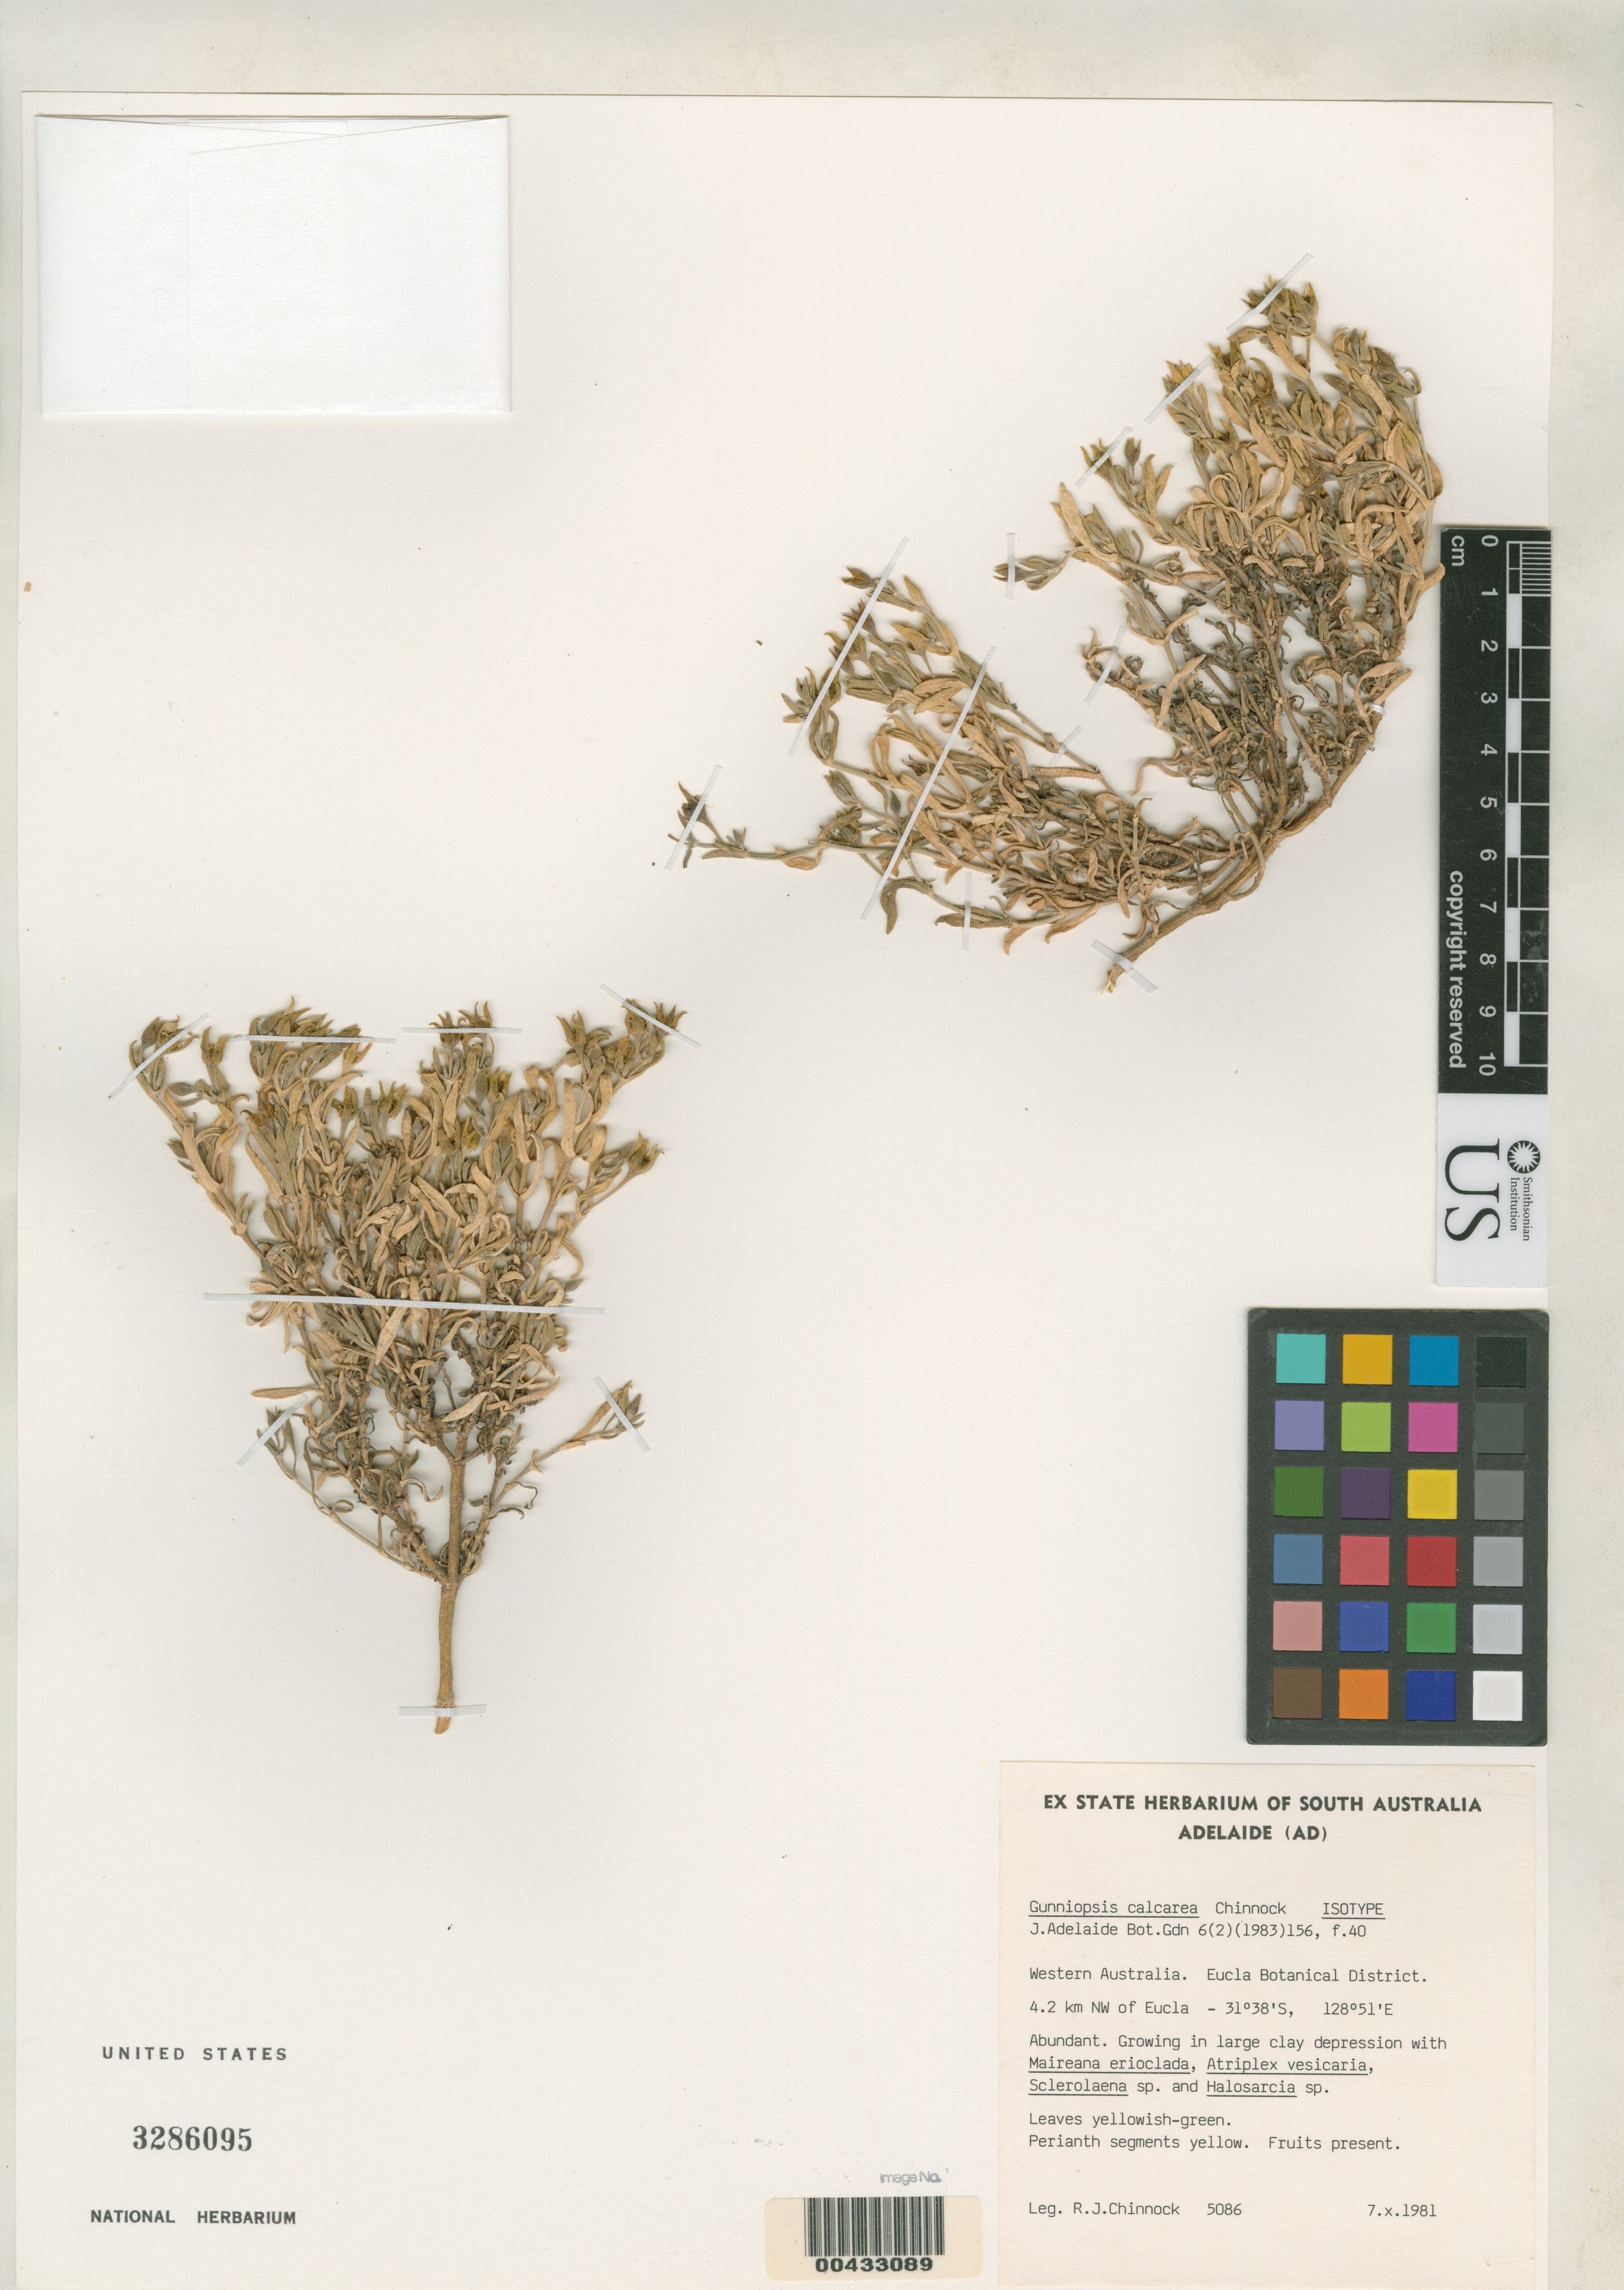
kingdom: Plantae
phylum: Tracheophyta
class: Magnoliopsida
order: Caryophyllales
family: Aizoaceae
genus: Gunniopsis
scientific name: Gunniopsis calcarea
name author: Chinnock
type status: Isotype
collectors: R. J. Chinnock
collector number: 5086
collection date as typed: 07 Oct 1981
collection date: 1981-10-07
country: Australia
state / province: Western Australia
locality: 4.2 km NW of Eucla. Eucla Botanical.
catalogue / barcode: US 3286095